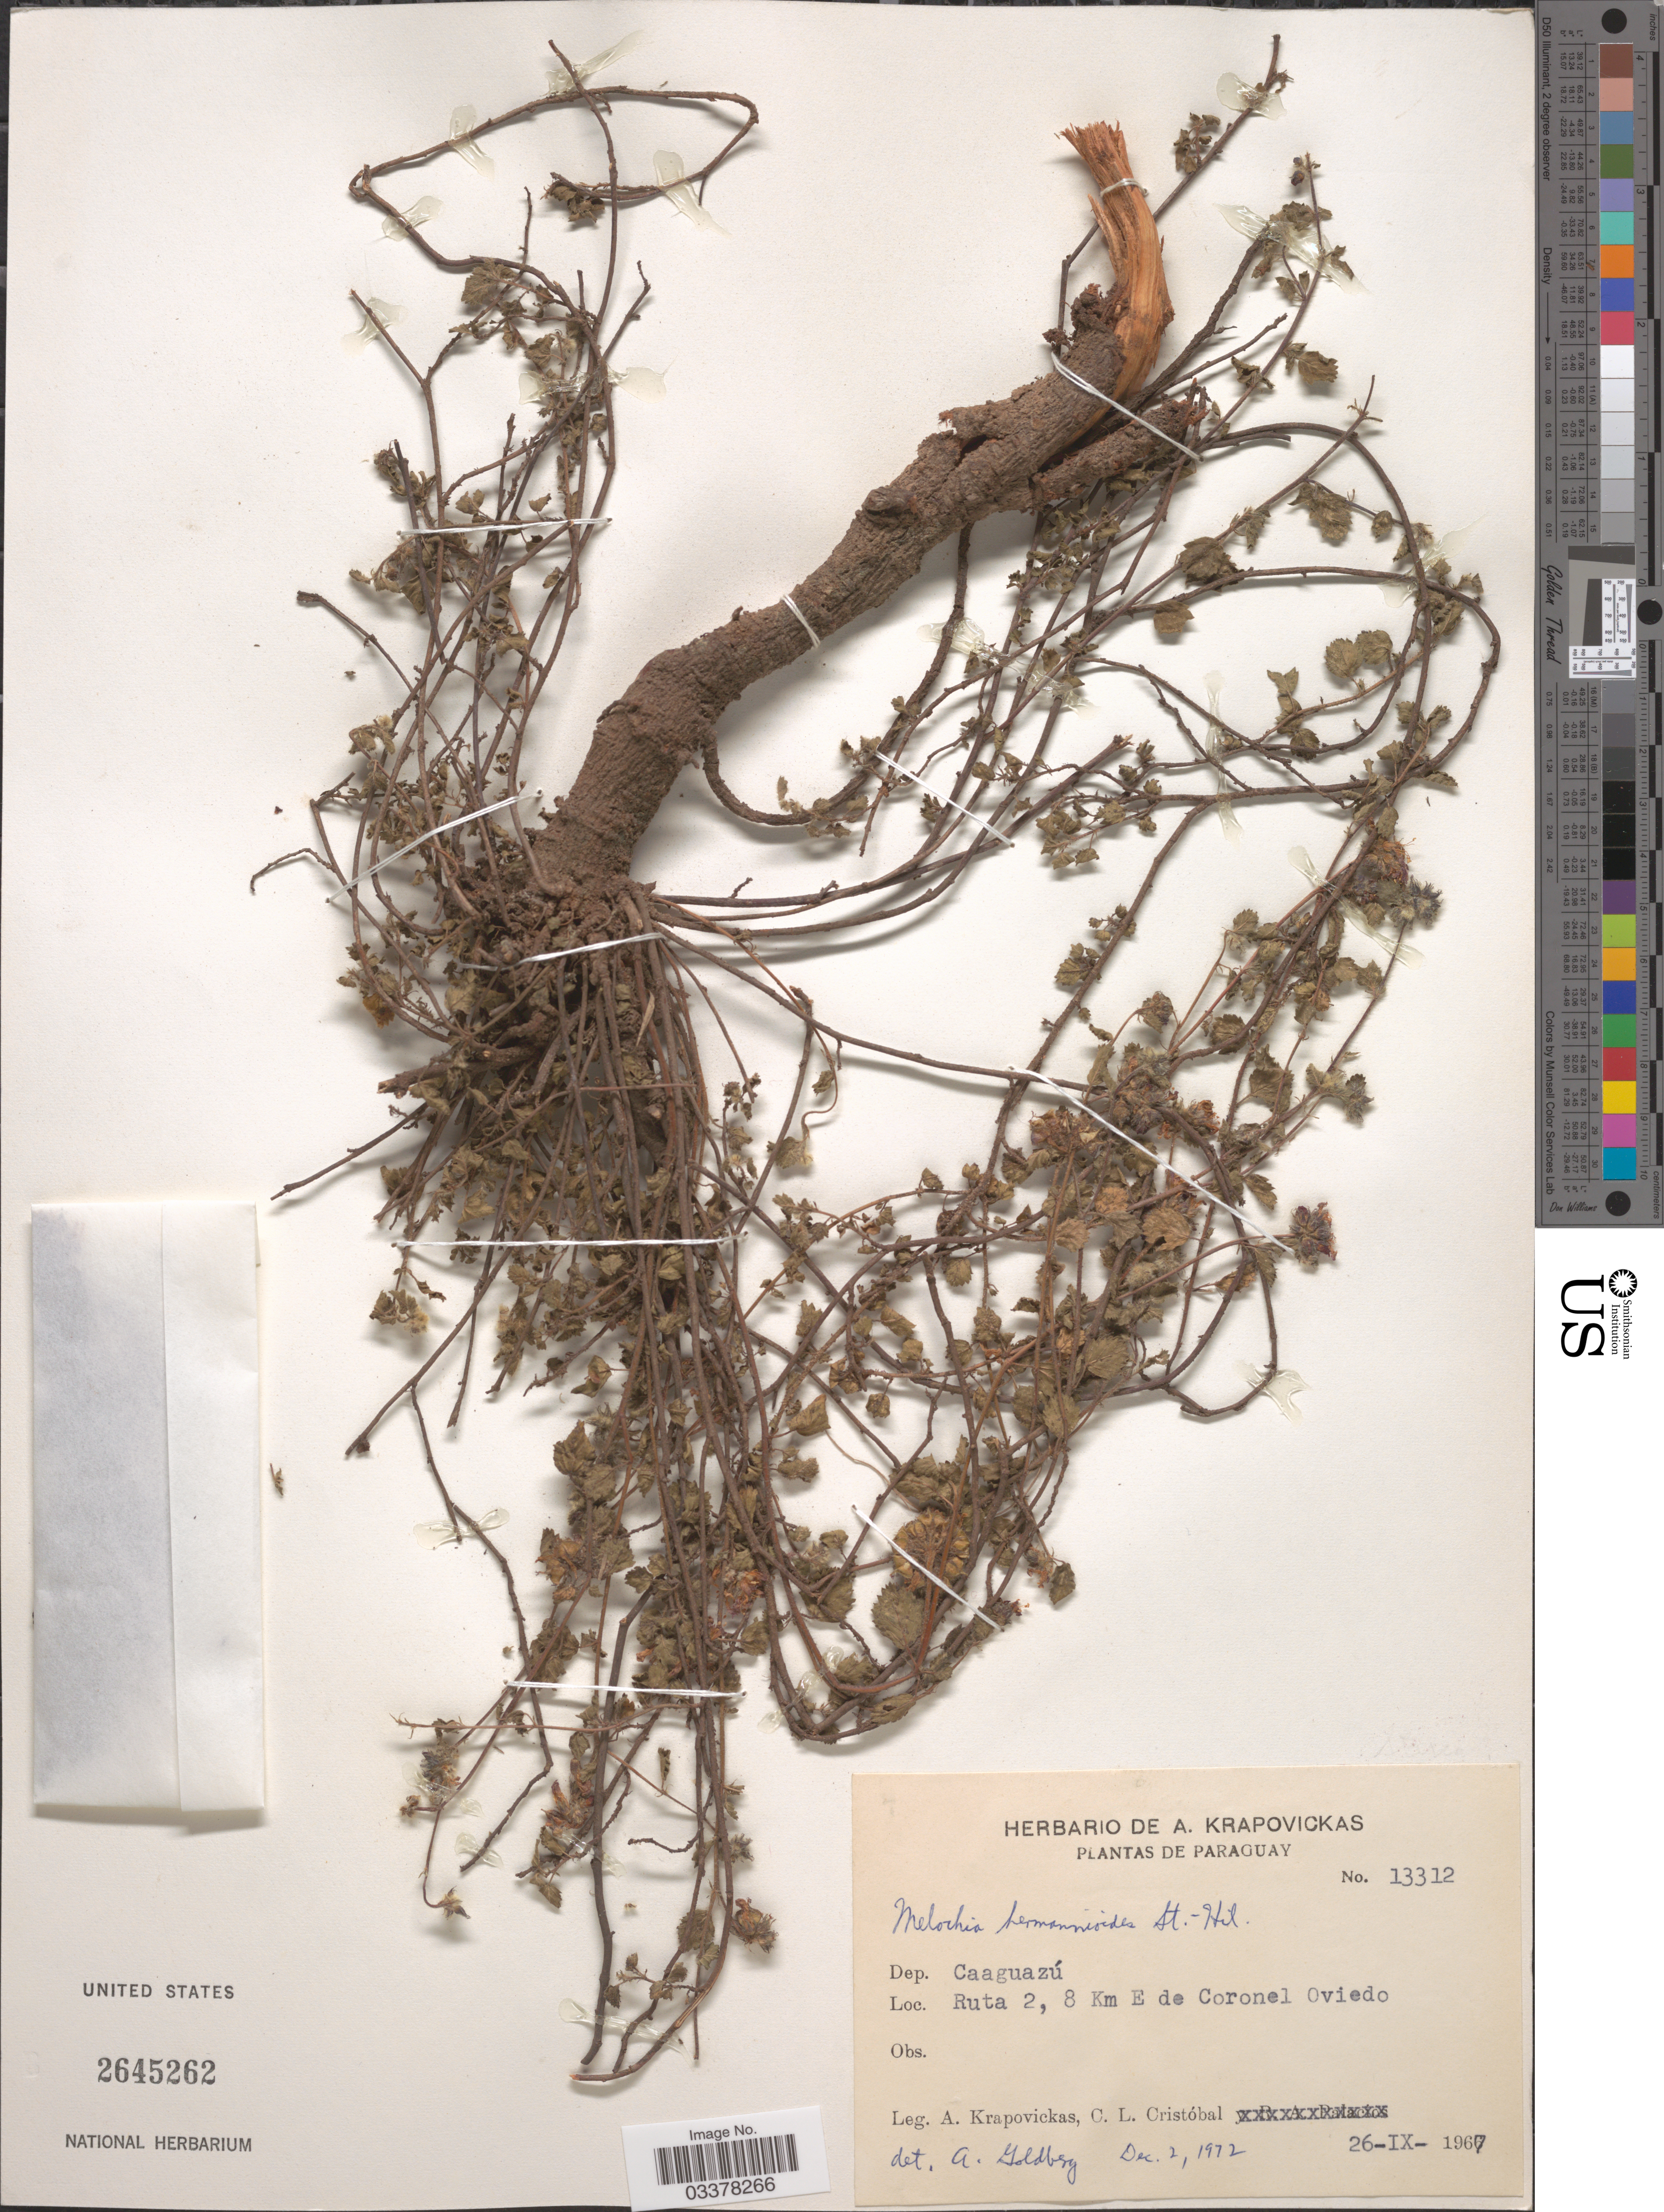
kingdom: Plantae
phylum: Tracheophyta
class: Magnoliopsida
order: Malvales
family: Malvaceae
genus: Melochia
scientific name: Melochia hermannioides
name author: A. St.-Hil.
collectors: A. Krapovickas & C. L. Cristóbal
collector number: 13312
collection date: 1967-09-26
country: Paraguay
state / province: Caaguazu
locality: Dep. Caaguazú. Ruta 2, 8 Km E de Coronel Oviedo.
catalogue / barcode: US 2645262